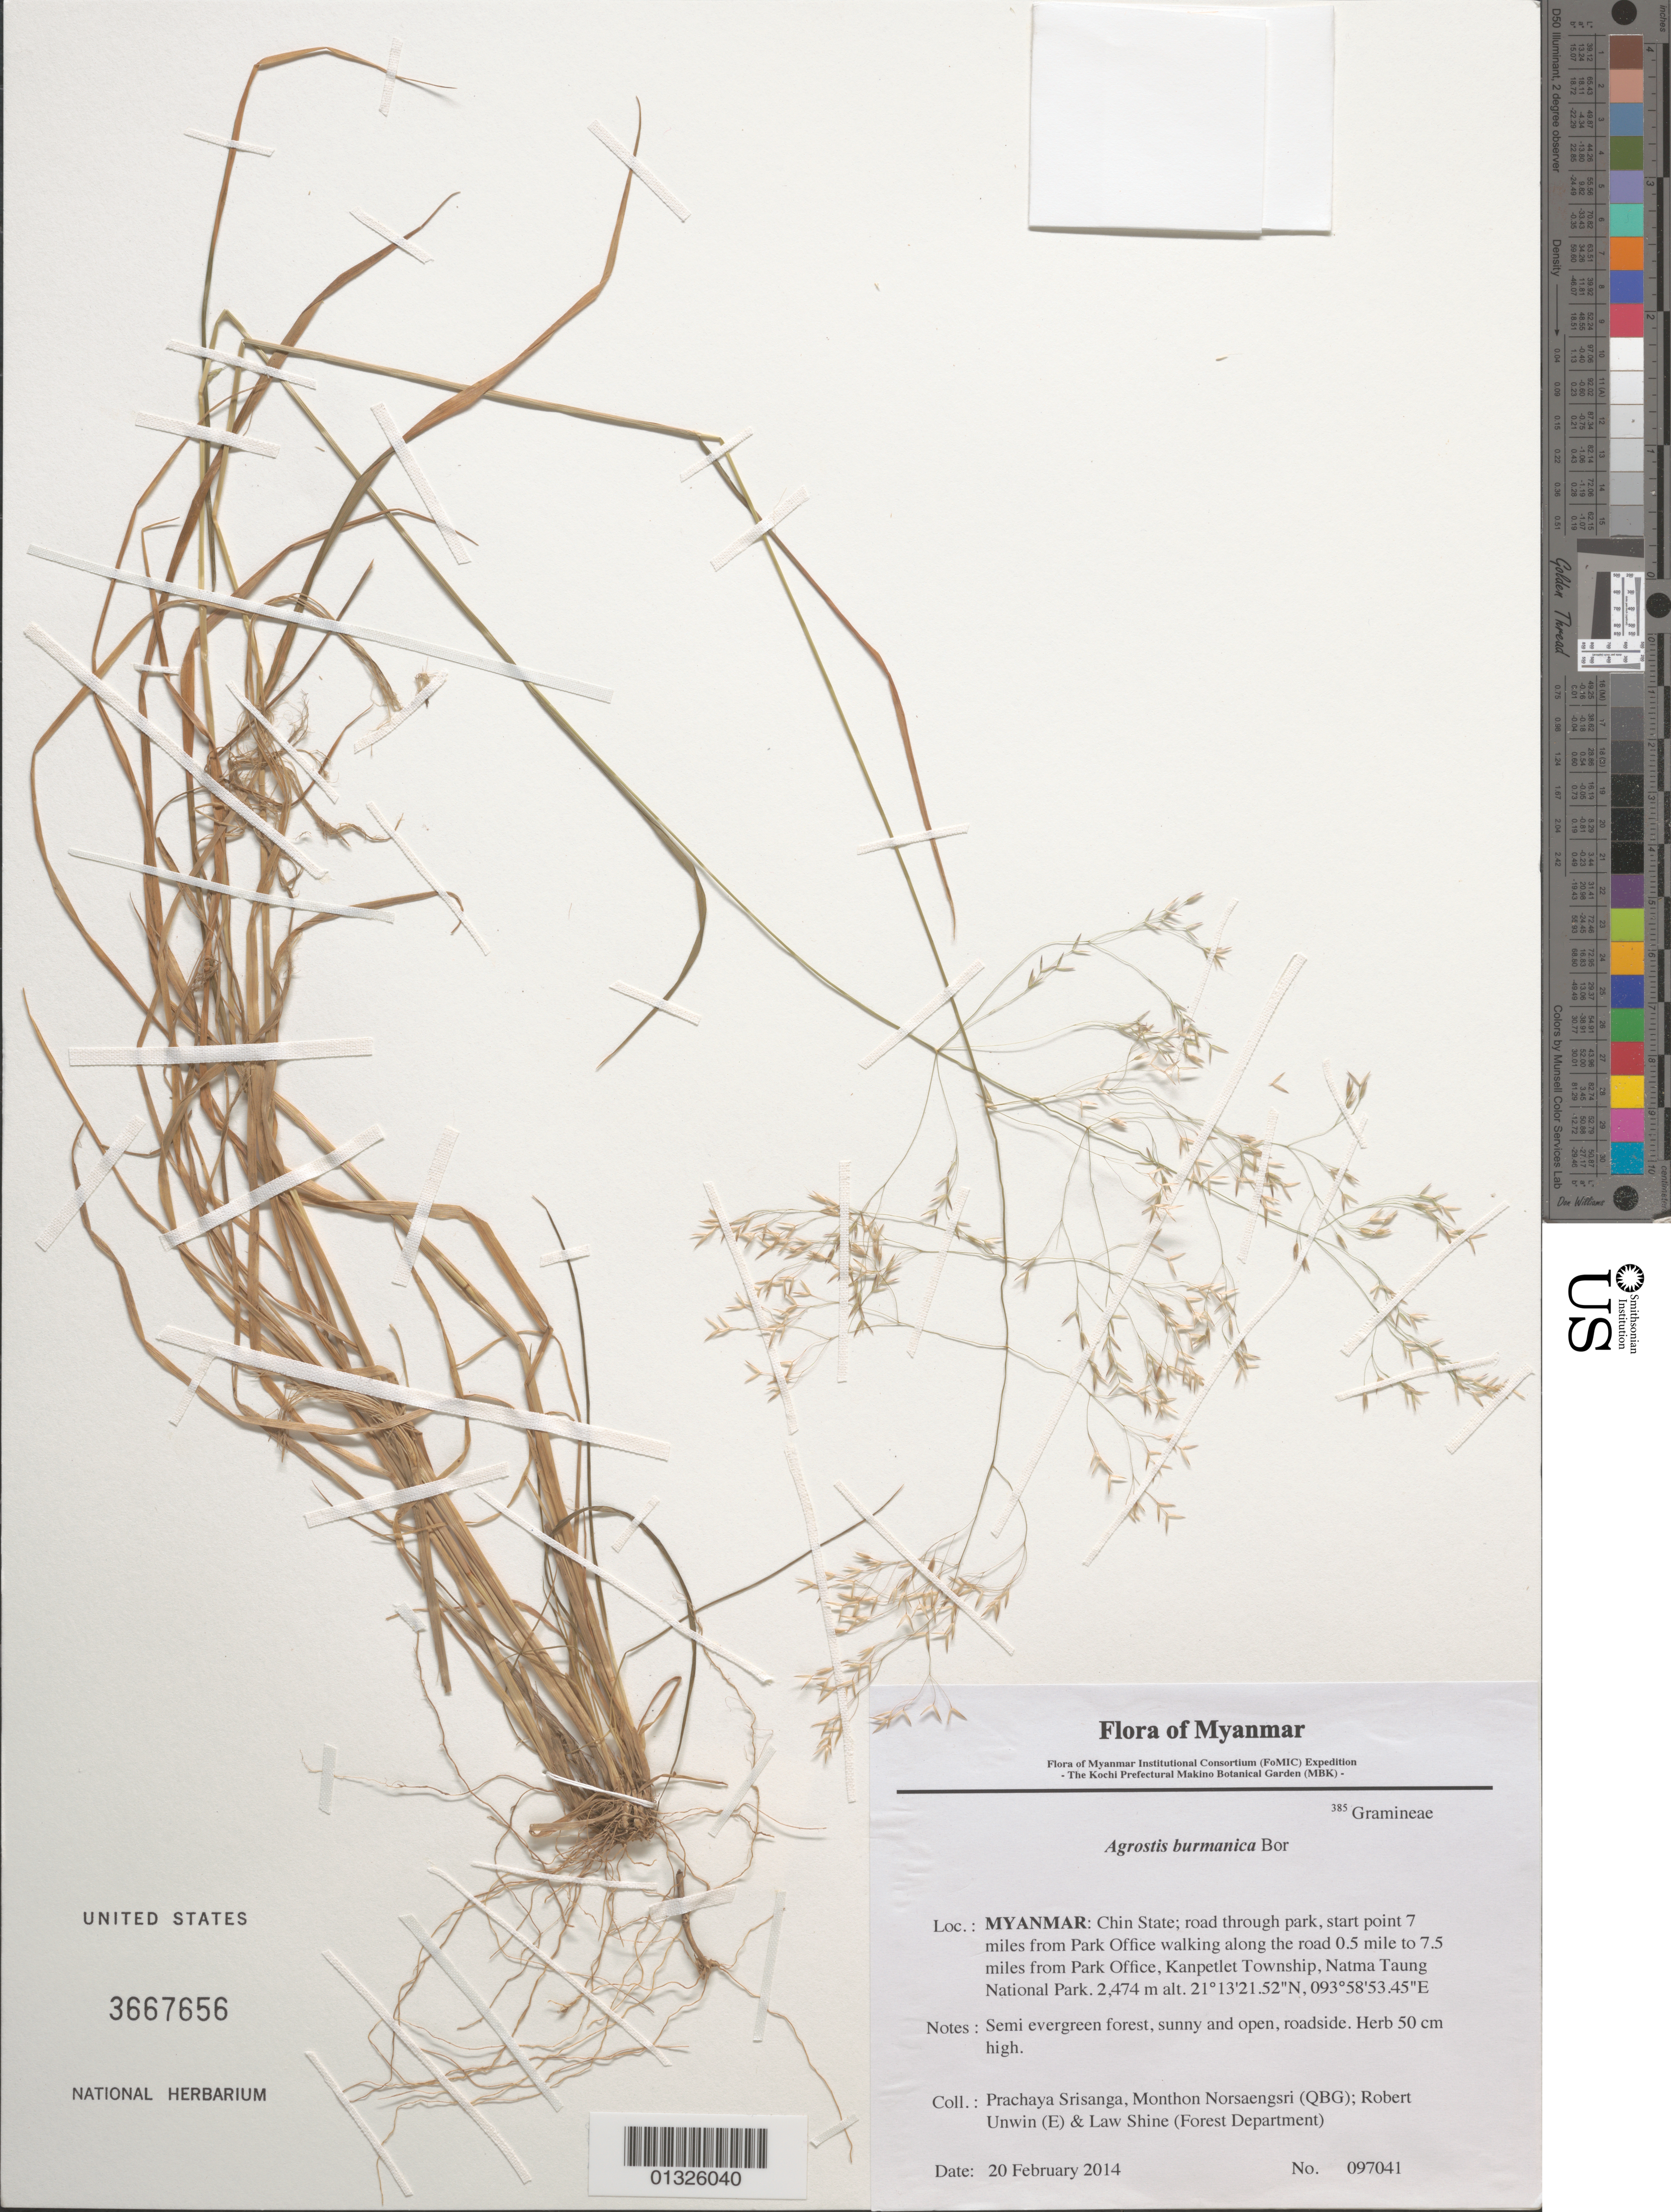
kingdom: Plantae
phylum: Tracheophyta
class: Liliopsida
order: Poales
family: Poaceae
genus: Agrostis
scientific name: Agrostis burmanica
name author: Bor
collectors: P. Srisanga, M. Norsaengsri, R. Unwin & L. Shine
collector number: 97041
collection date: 2014-02-20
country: Myanmar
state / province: Chin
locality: Road through park, start point 7 miles from Park Office walking along the road 0.5 mile to 7.5 miles from Park Office, Kanpetlet Township, Natma Taung National Park.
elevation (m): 2474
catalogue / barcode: US 3667656